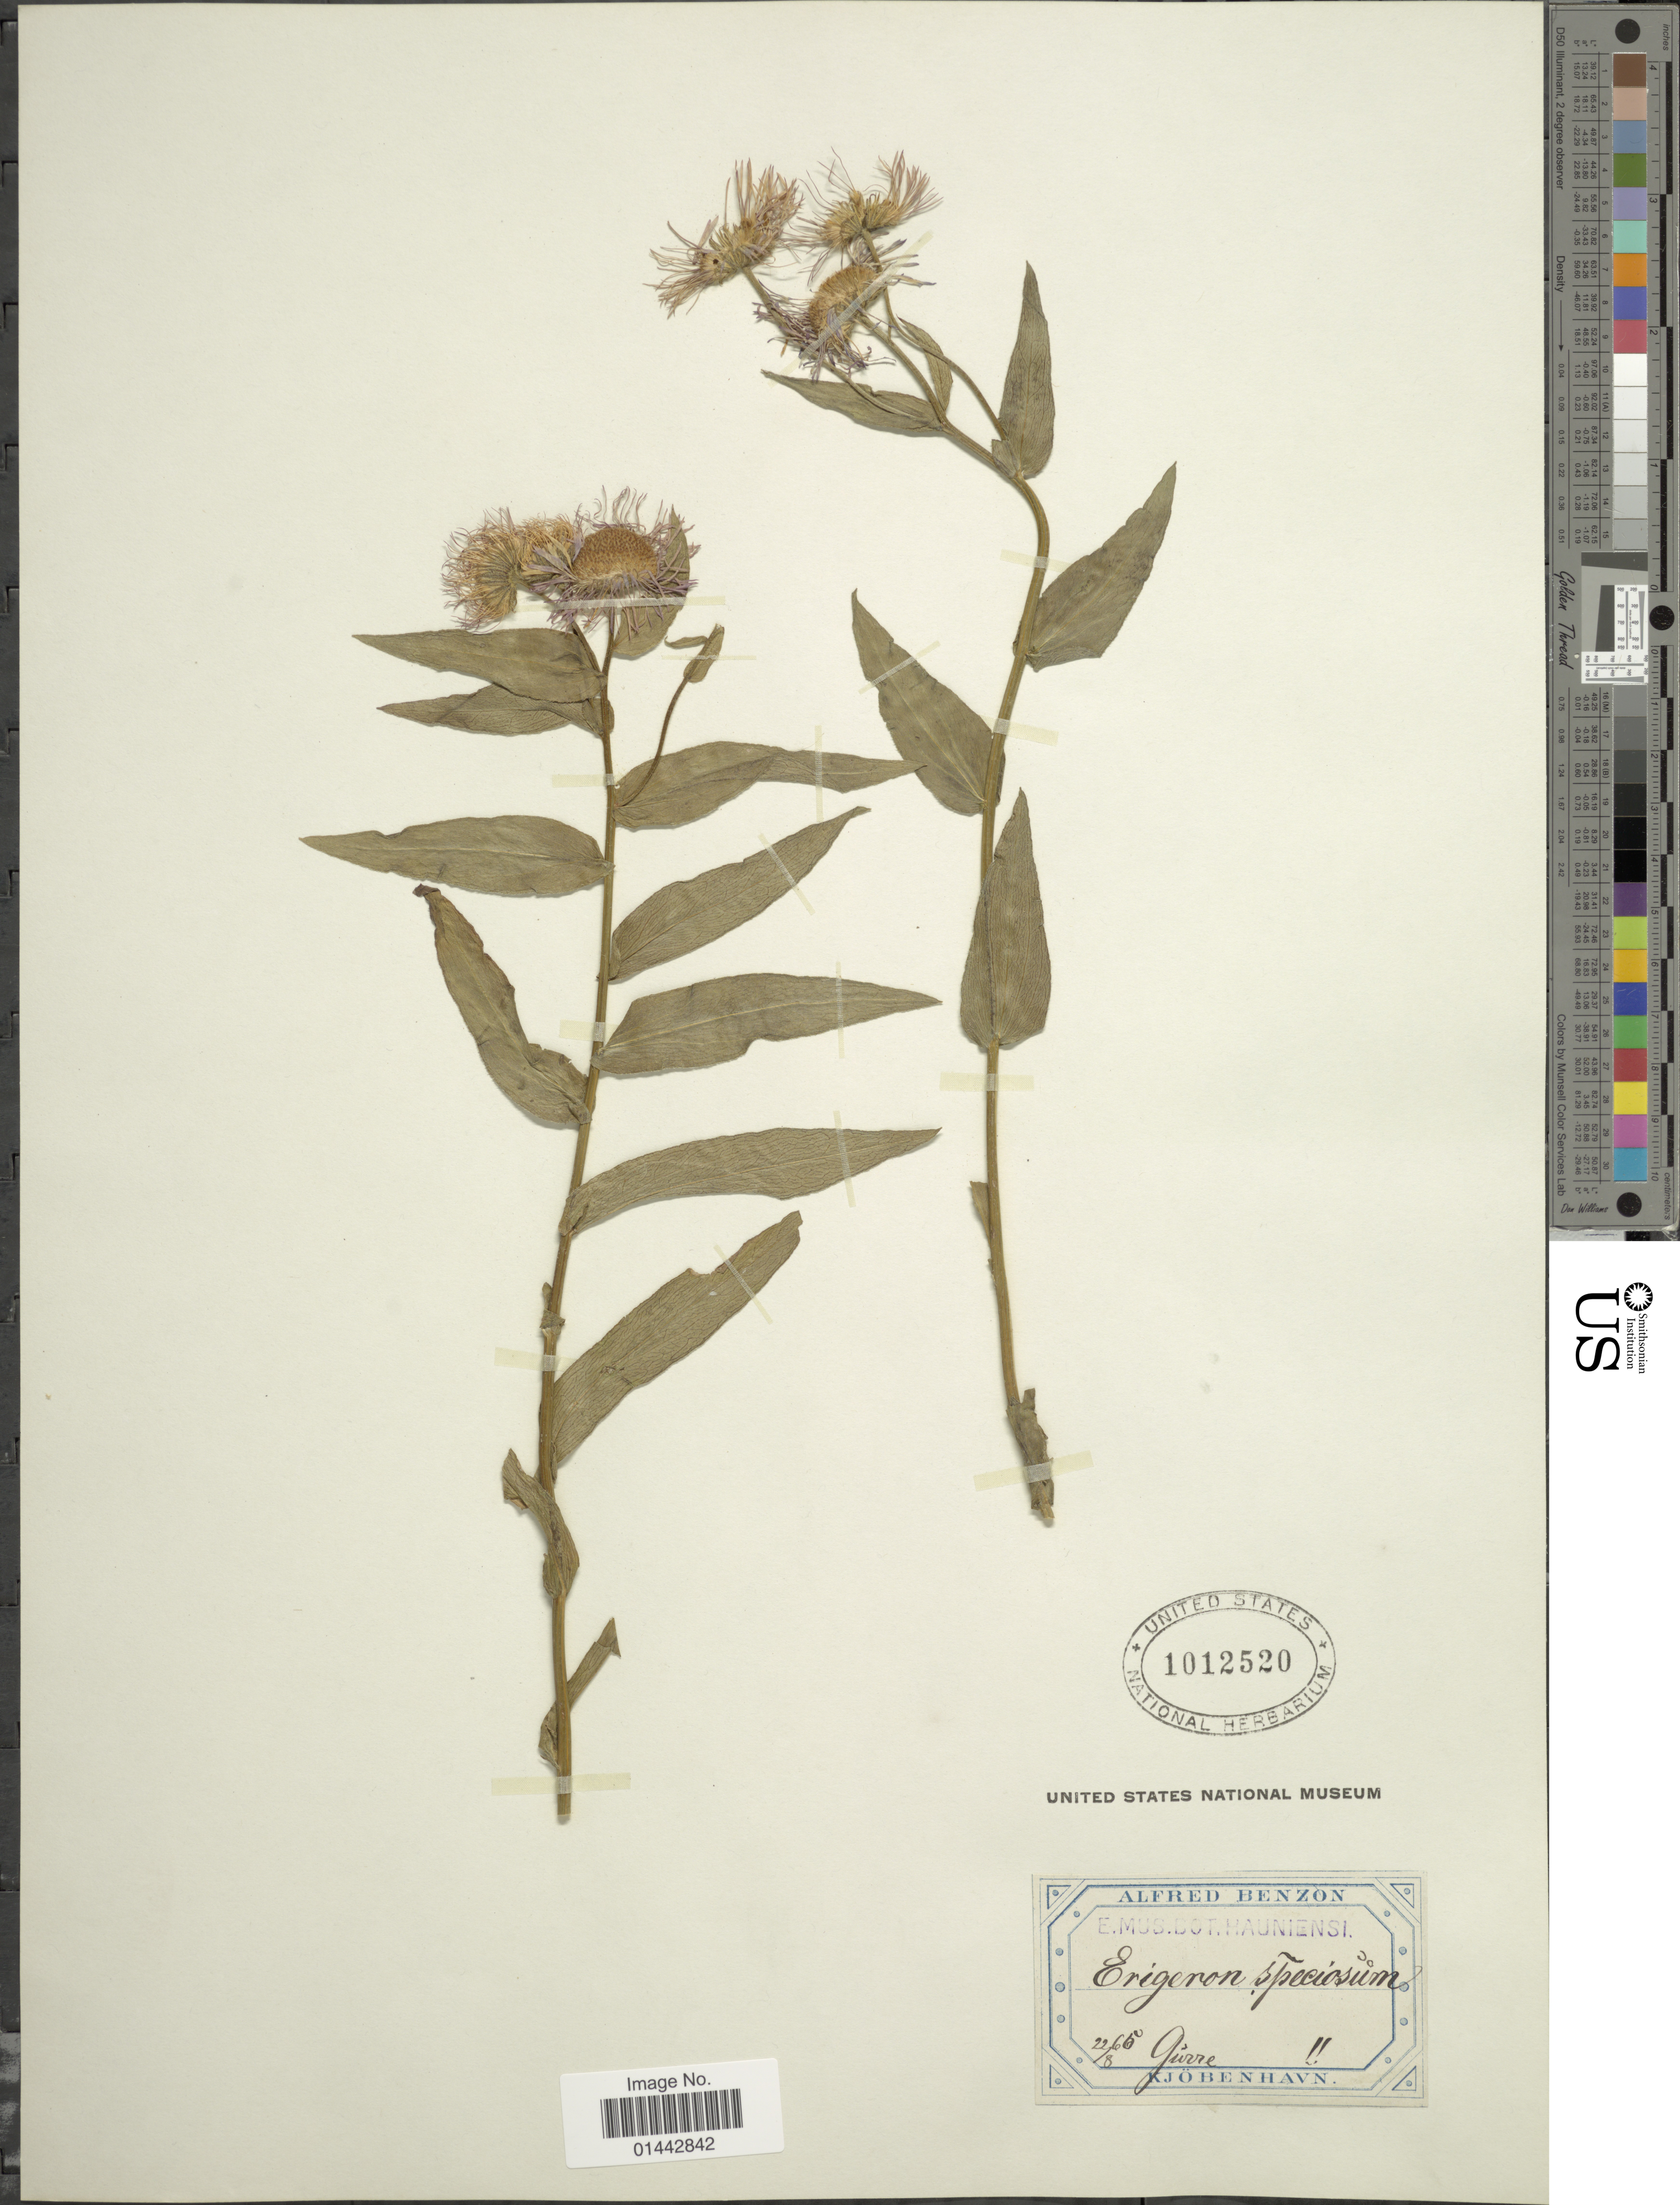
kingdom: Plantae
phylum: Tracheophyta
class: Magnoliopsida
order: Asterales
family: Asteraceae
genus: Erigeron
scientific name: Erigeron speciosus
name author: (Lindl.) DC.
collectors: A. Benzon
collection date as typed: Transcribed d/m/y: 22/6/65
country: Denmark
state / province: Hovedstaden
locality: Gurre.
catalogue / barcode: US 1012520